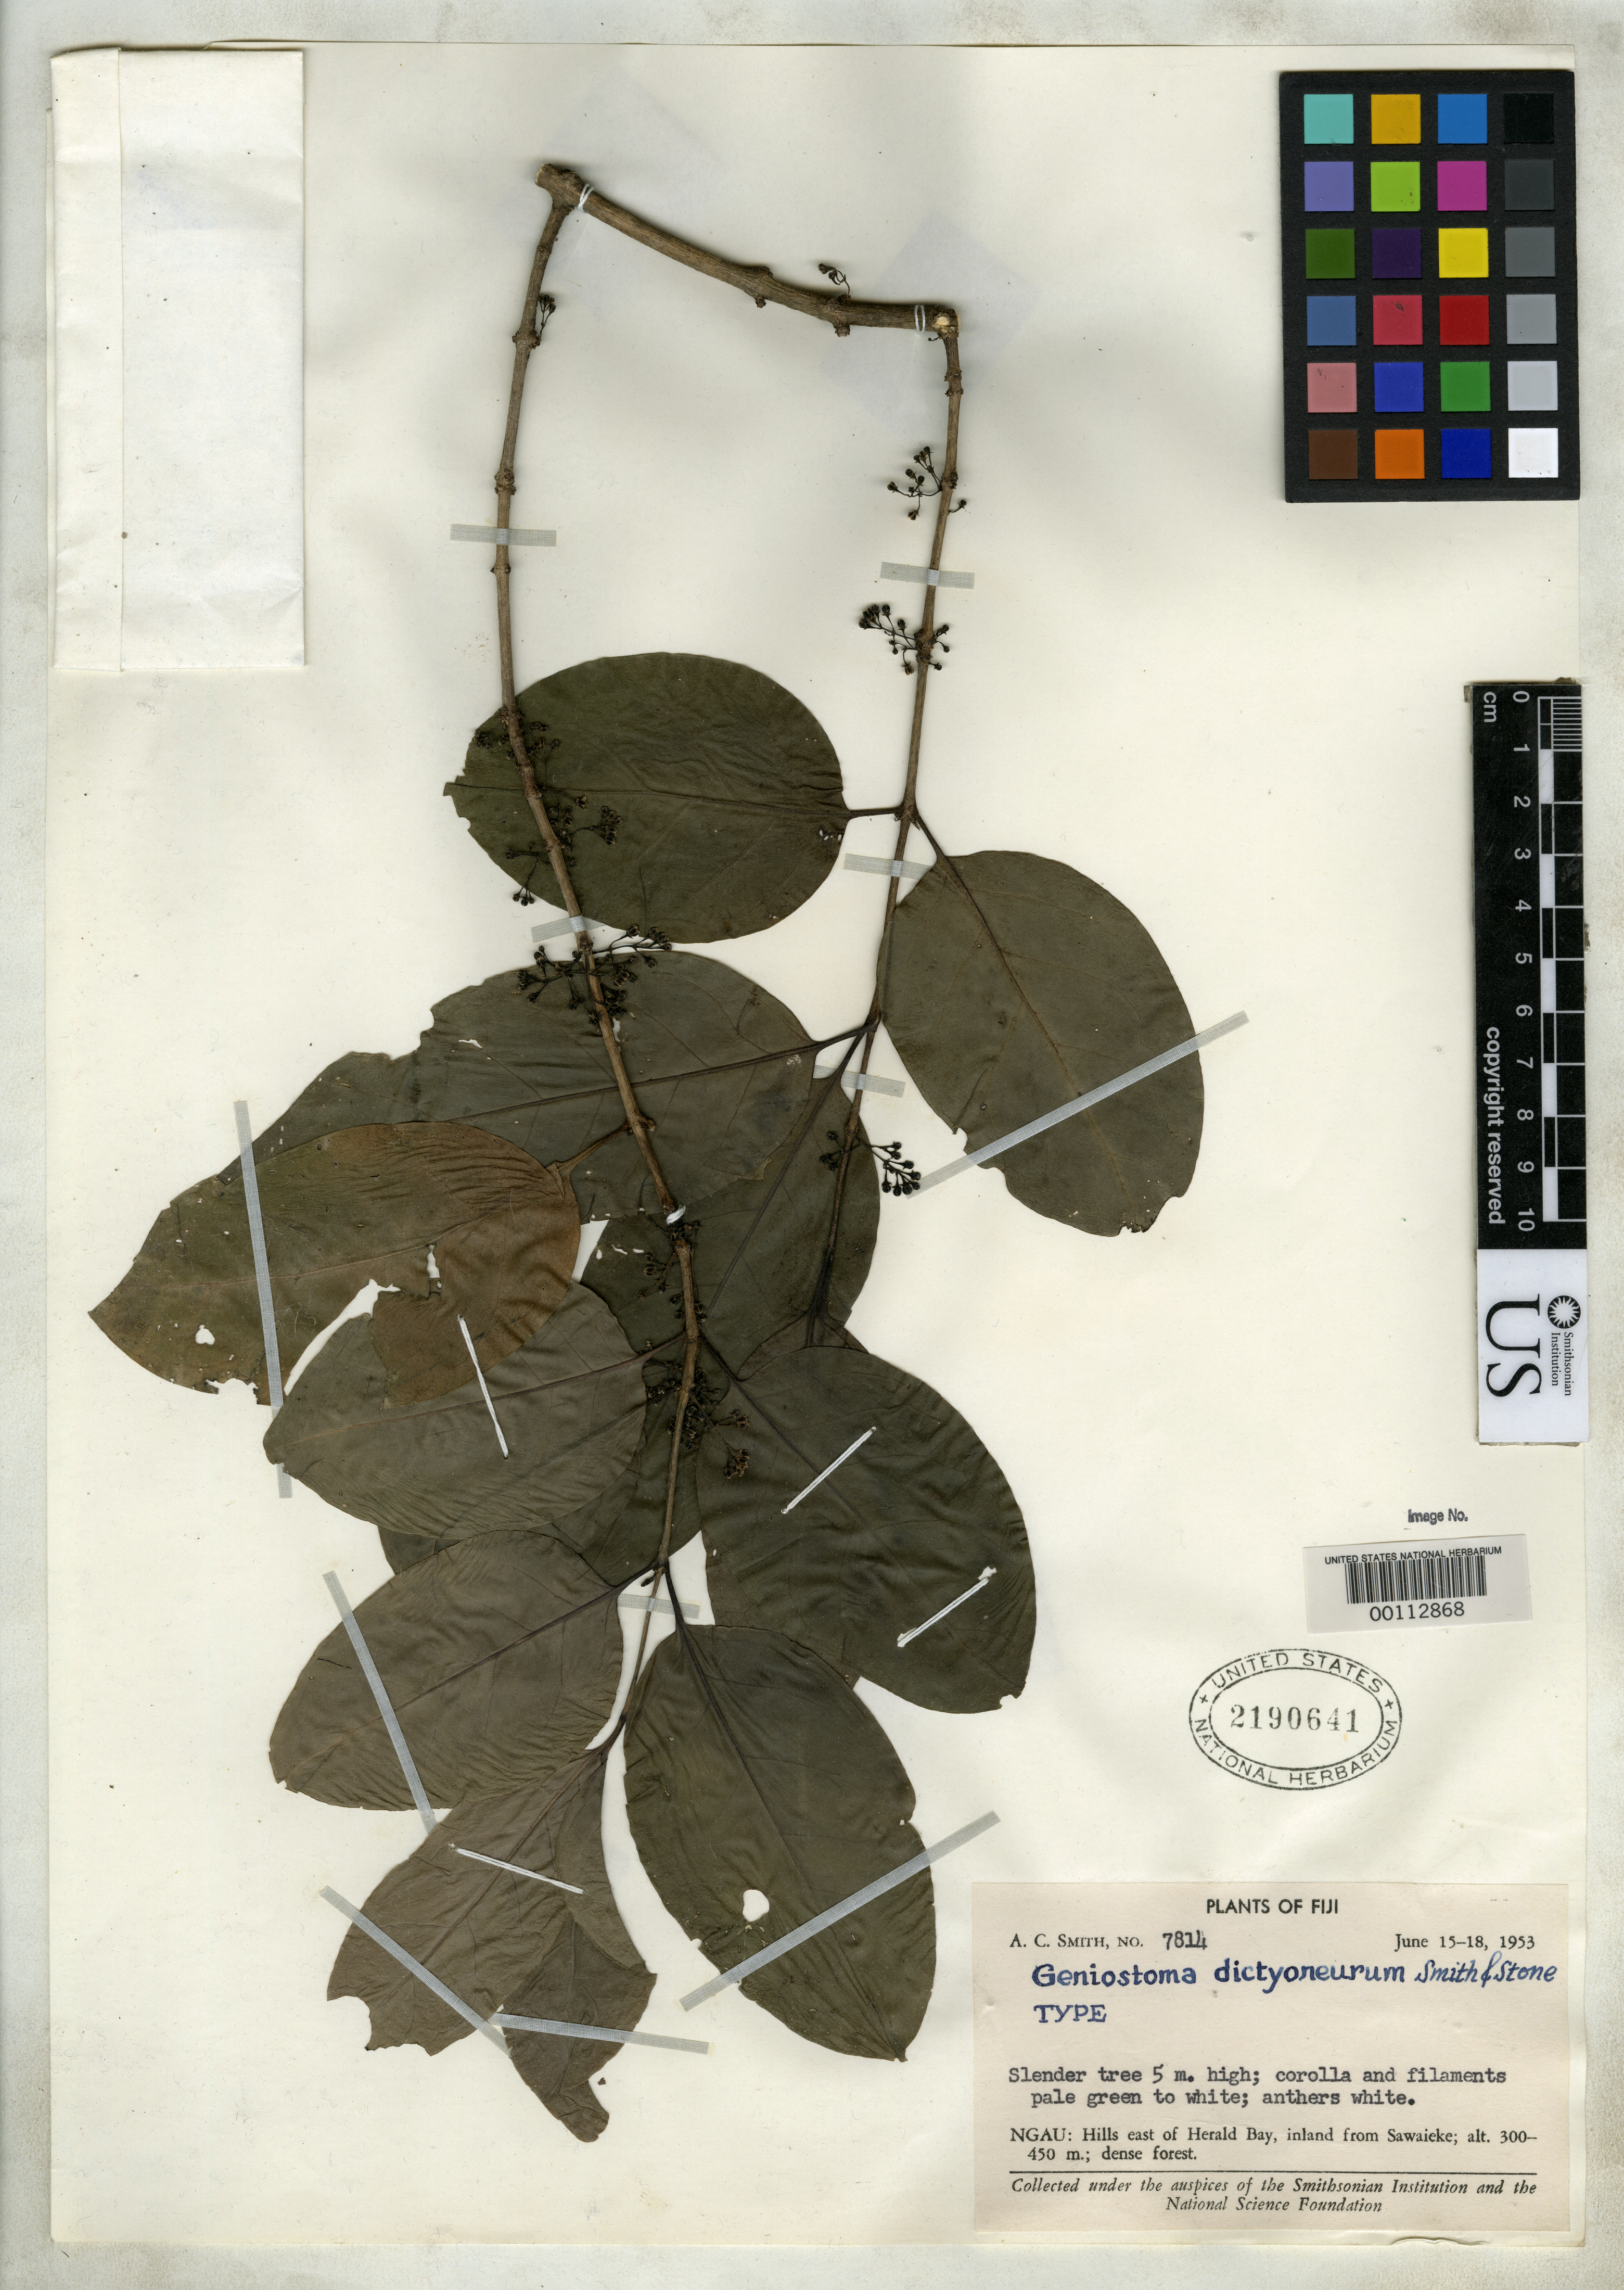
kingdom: Plantae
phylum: Tracheophyta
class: Magnoliopsida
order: Gentianales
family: Loganiaceae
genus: Geniostoma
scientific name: Geniostoma dictyoneurum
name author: A.C. Sm. & B.C. Stone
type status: Holotype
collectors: A. C. Smith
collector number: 7814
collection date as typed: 18 Jun 1953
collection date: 1953-06-18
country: Fiji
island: Gau [Ngau]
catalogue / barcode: US 2190641